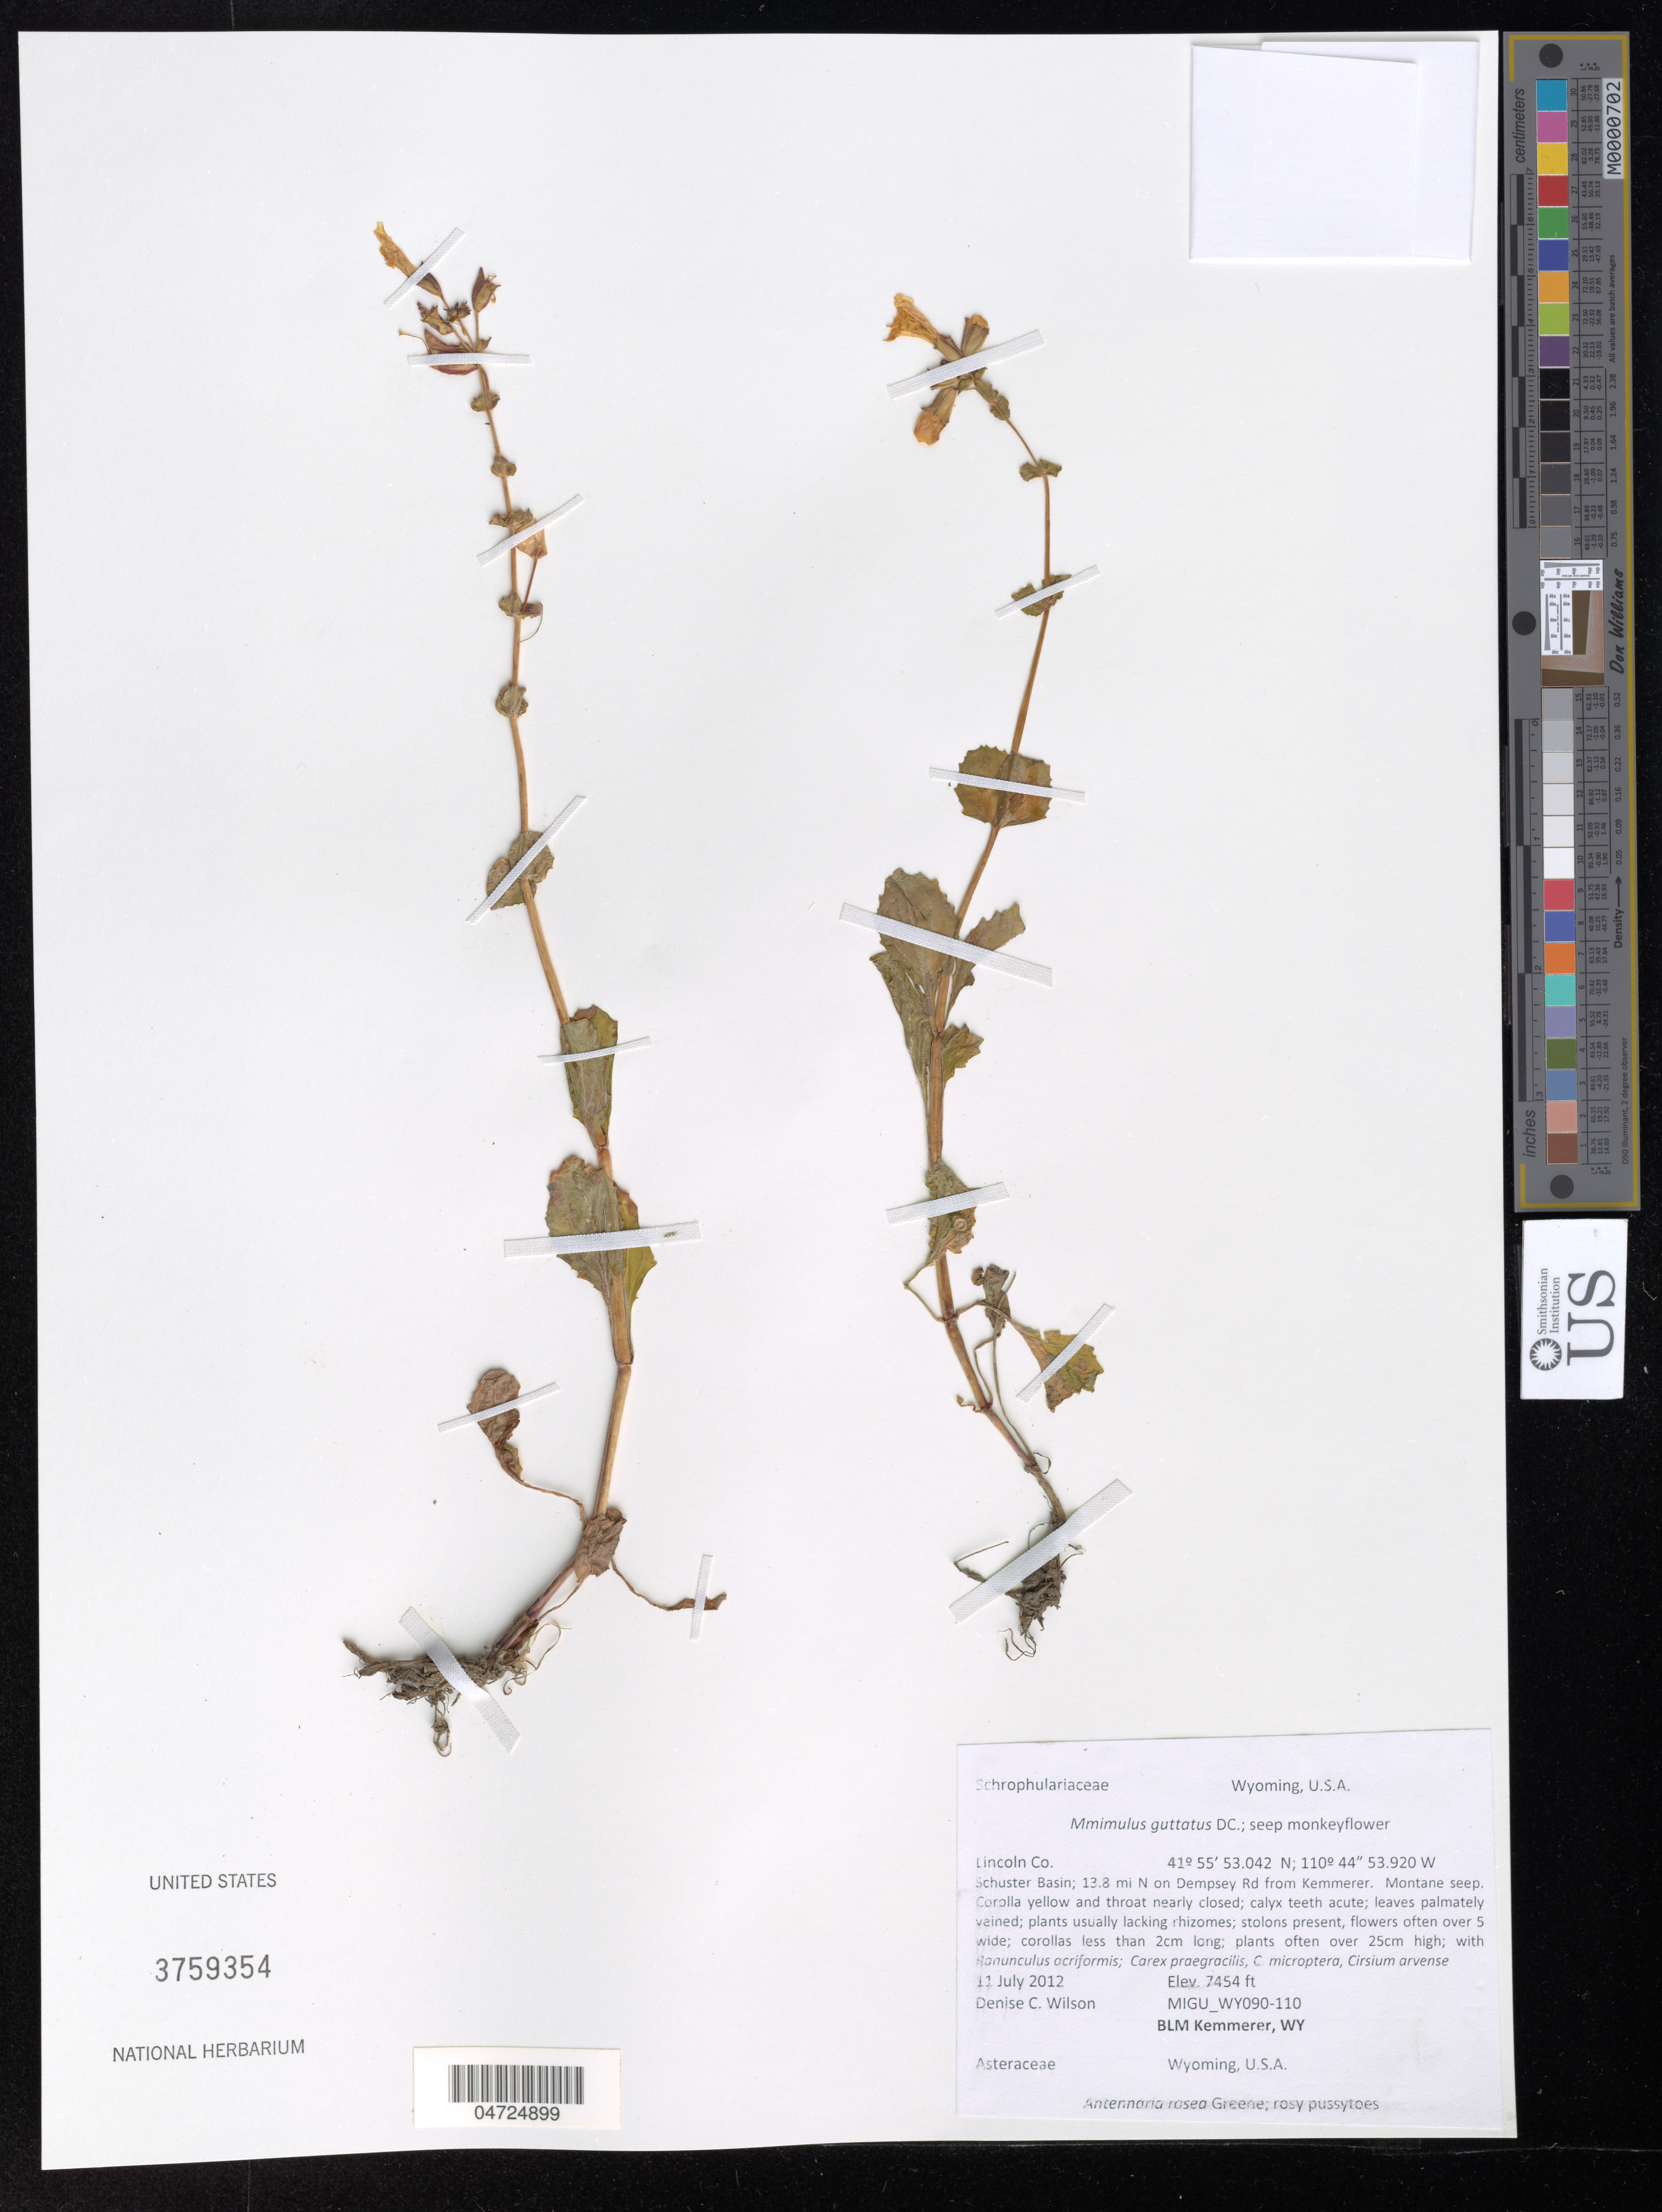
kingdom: Plantae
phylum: Tracheophyta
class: Magnoliopsida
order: Lamiales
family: Phrymaceae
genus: Mimulus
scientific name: Mimulus guttatus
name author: DC.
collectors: D. Wilson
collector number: MIGU_WY090-110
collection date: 2012-07-11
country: United States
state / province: Wyoming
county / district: Lincoln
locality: Lincoln Co. Schuster Basin; 13.8 mi N on Dempsey Rd from Kemmerer.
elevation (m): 2272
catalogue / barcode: US 3759354